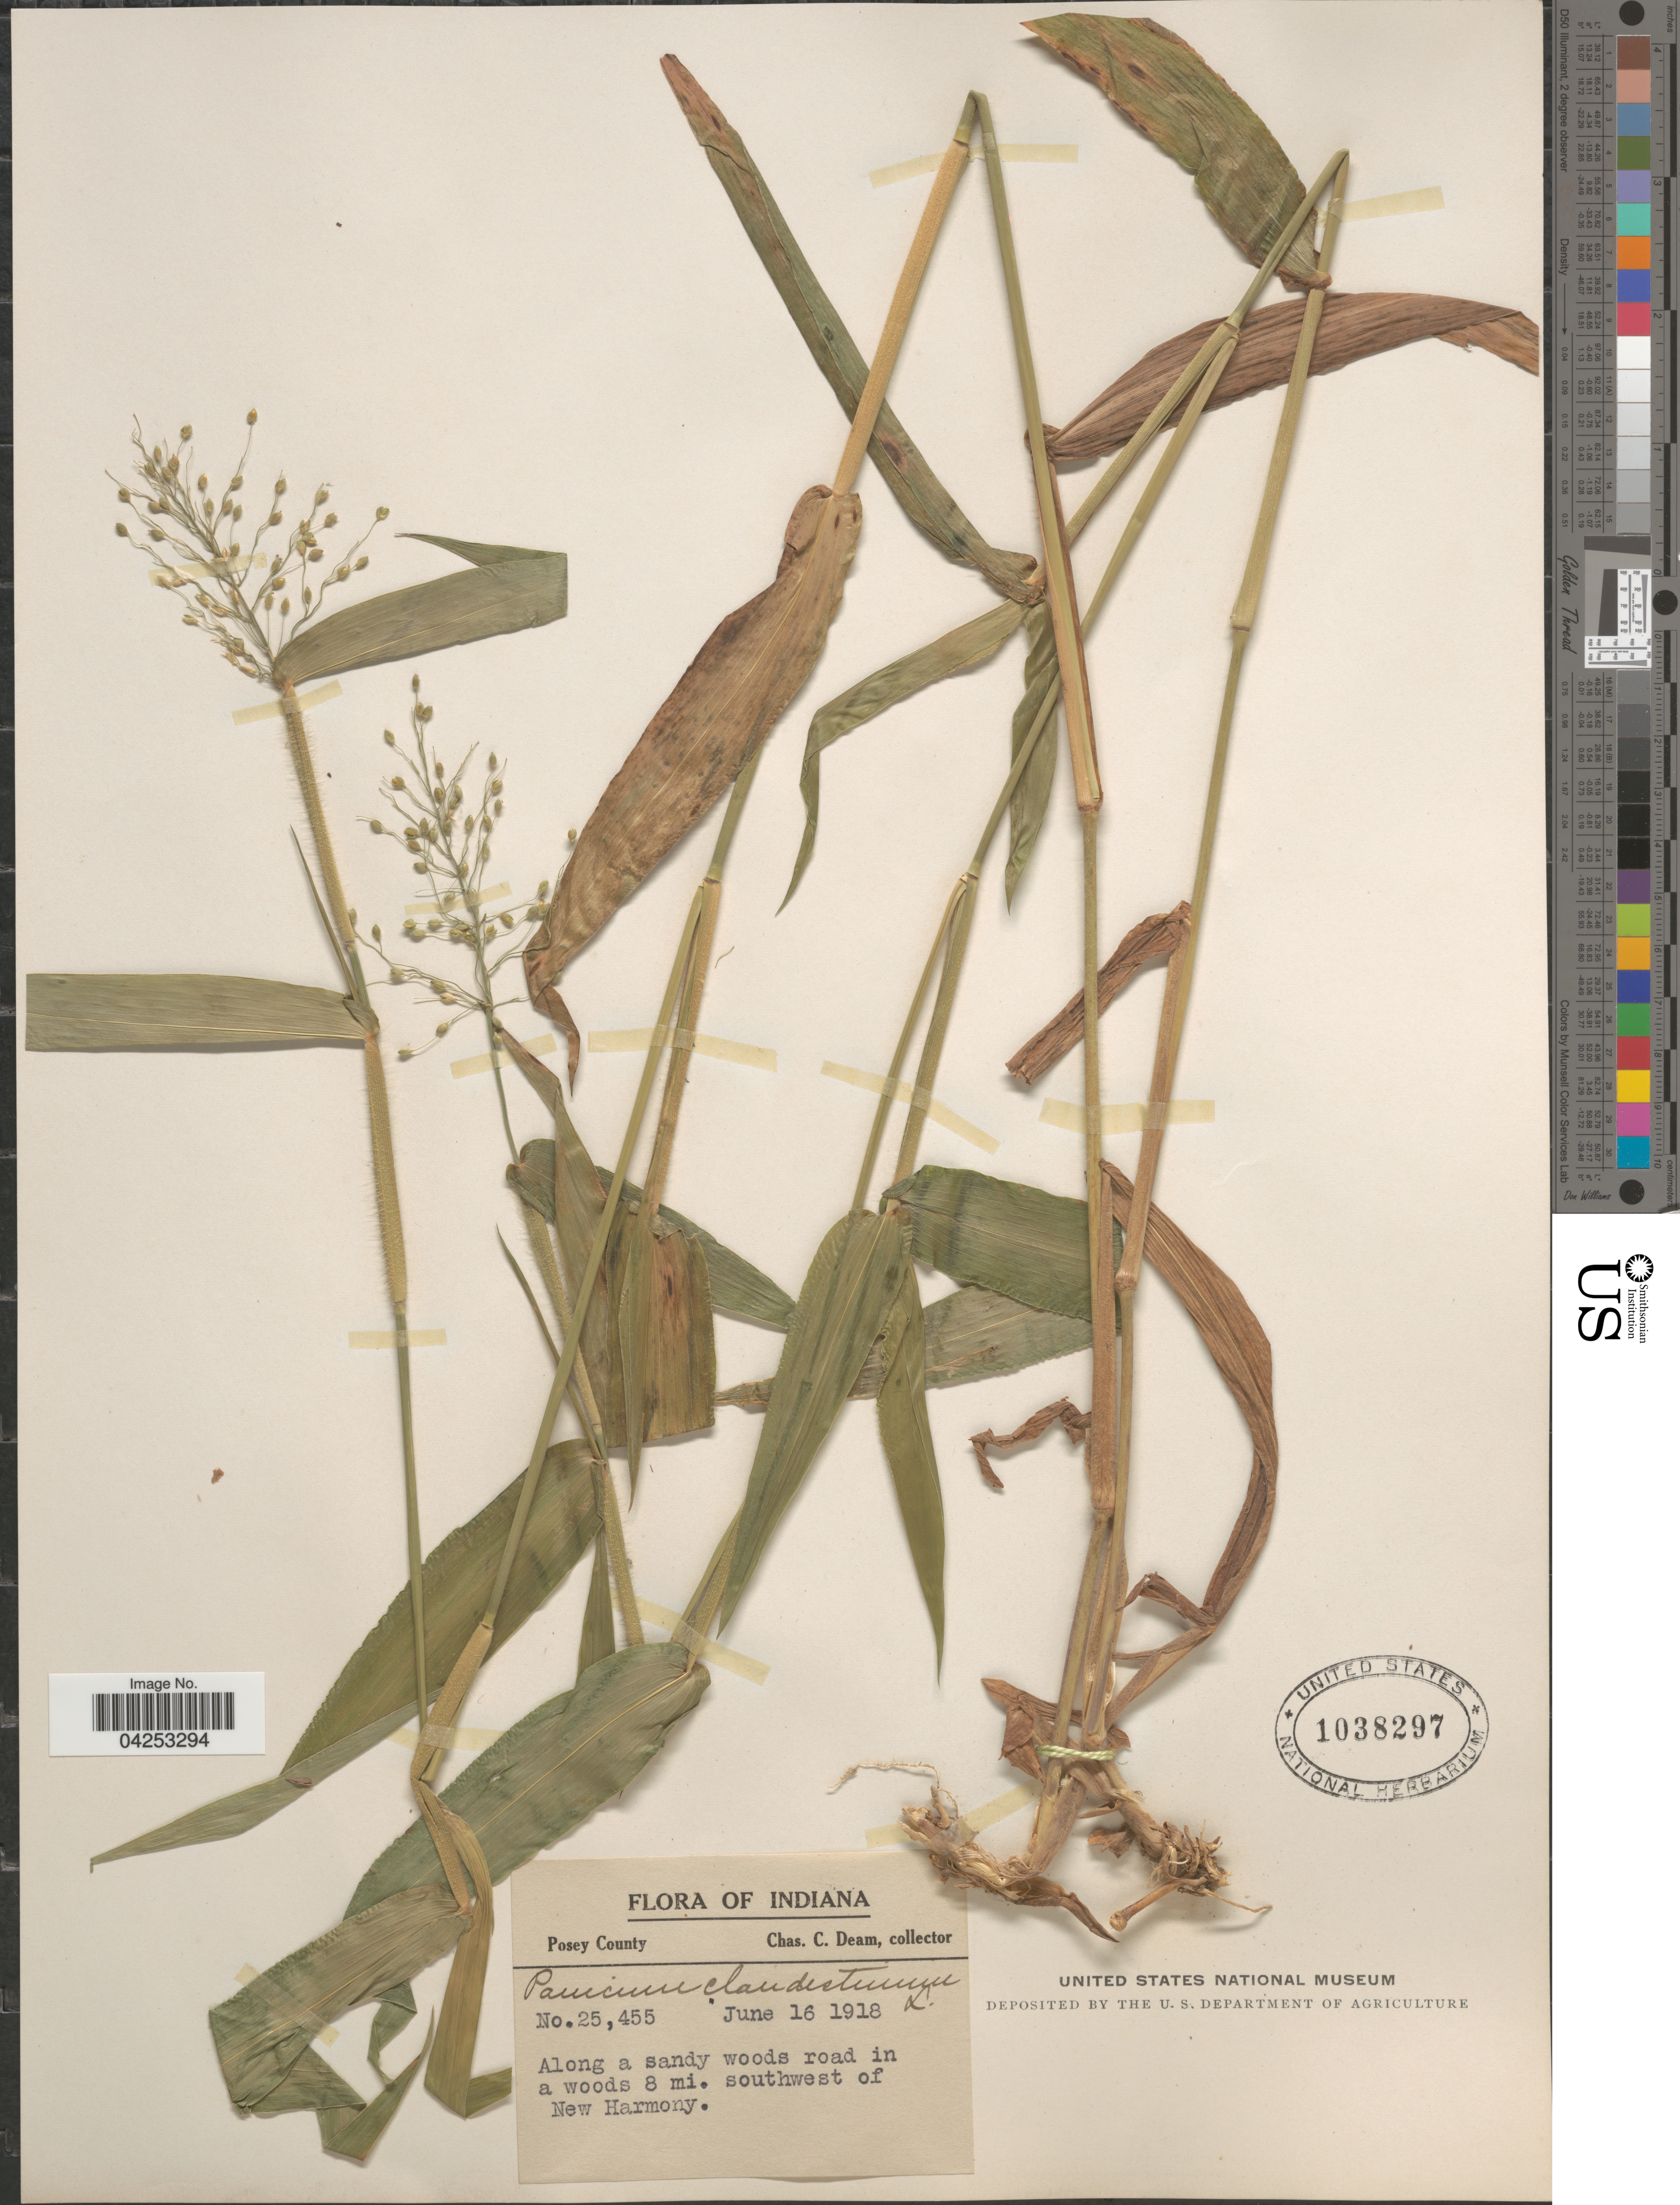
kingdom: Plantae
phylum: Tracheophyta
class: Liliopsida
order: Poales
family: Poaceae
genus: Dichanthelium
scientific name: Dichanthelium clandestinum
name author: (L.) Gould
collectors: C. C. Deam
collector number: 25455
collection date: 1918-06-16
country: United States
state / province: Indiana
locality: Posey County. Along a sandy woods road in a woods 8 mi. southwest of New Harmony.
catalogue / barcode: US 1038297